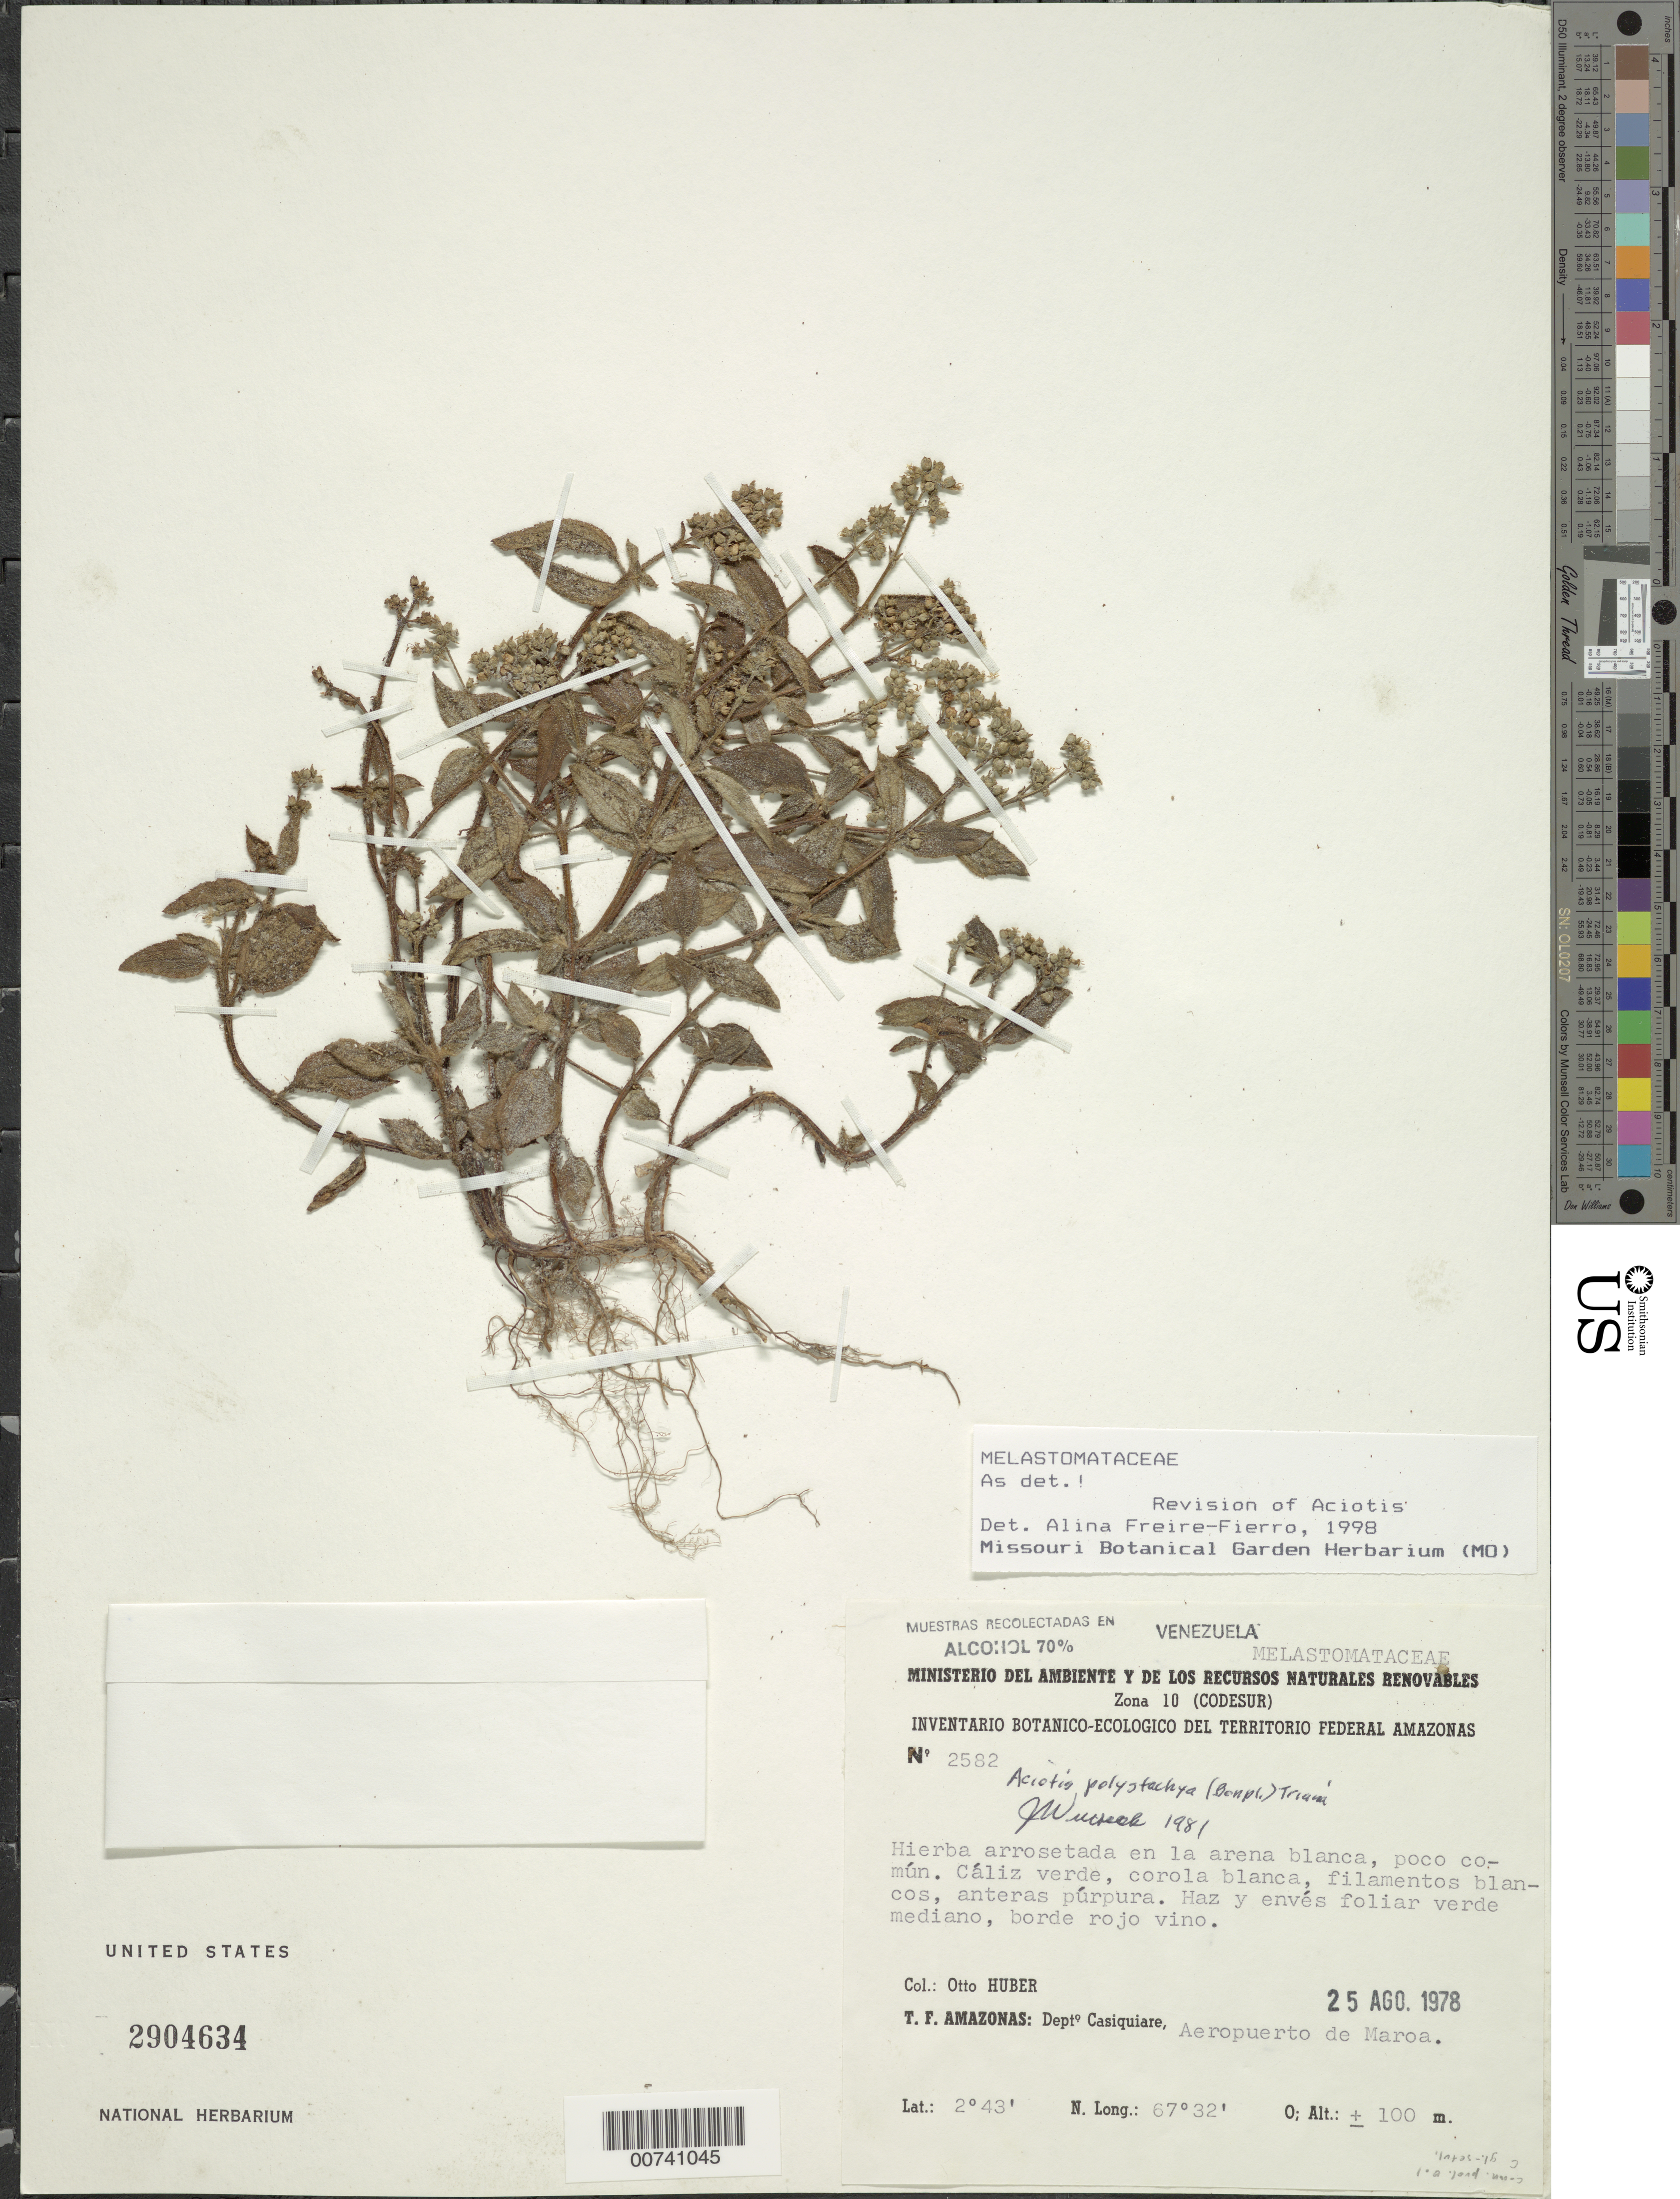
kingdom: Plantae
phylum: Tracheophyta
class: Magnoliopsida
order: Myrtales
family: Melastomataceae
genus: Aciotis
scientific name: Aciotis polystachya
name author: (Bonpl.) Triana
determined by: Freire-Fierro, A.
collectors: O. Huber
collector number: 2582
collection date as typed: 25-Aug-78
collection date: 1978-08-25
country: Venezuela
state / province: Amazonas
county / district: Maroa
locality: Aeropuerta de Maroa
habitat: Arrosetada en la arena blanca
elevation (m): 100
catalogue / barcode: US 2904634